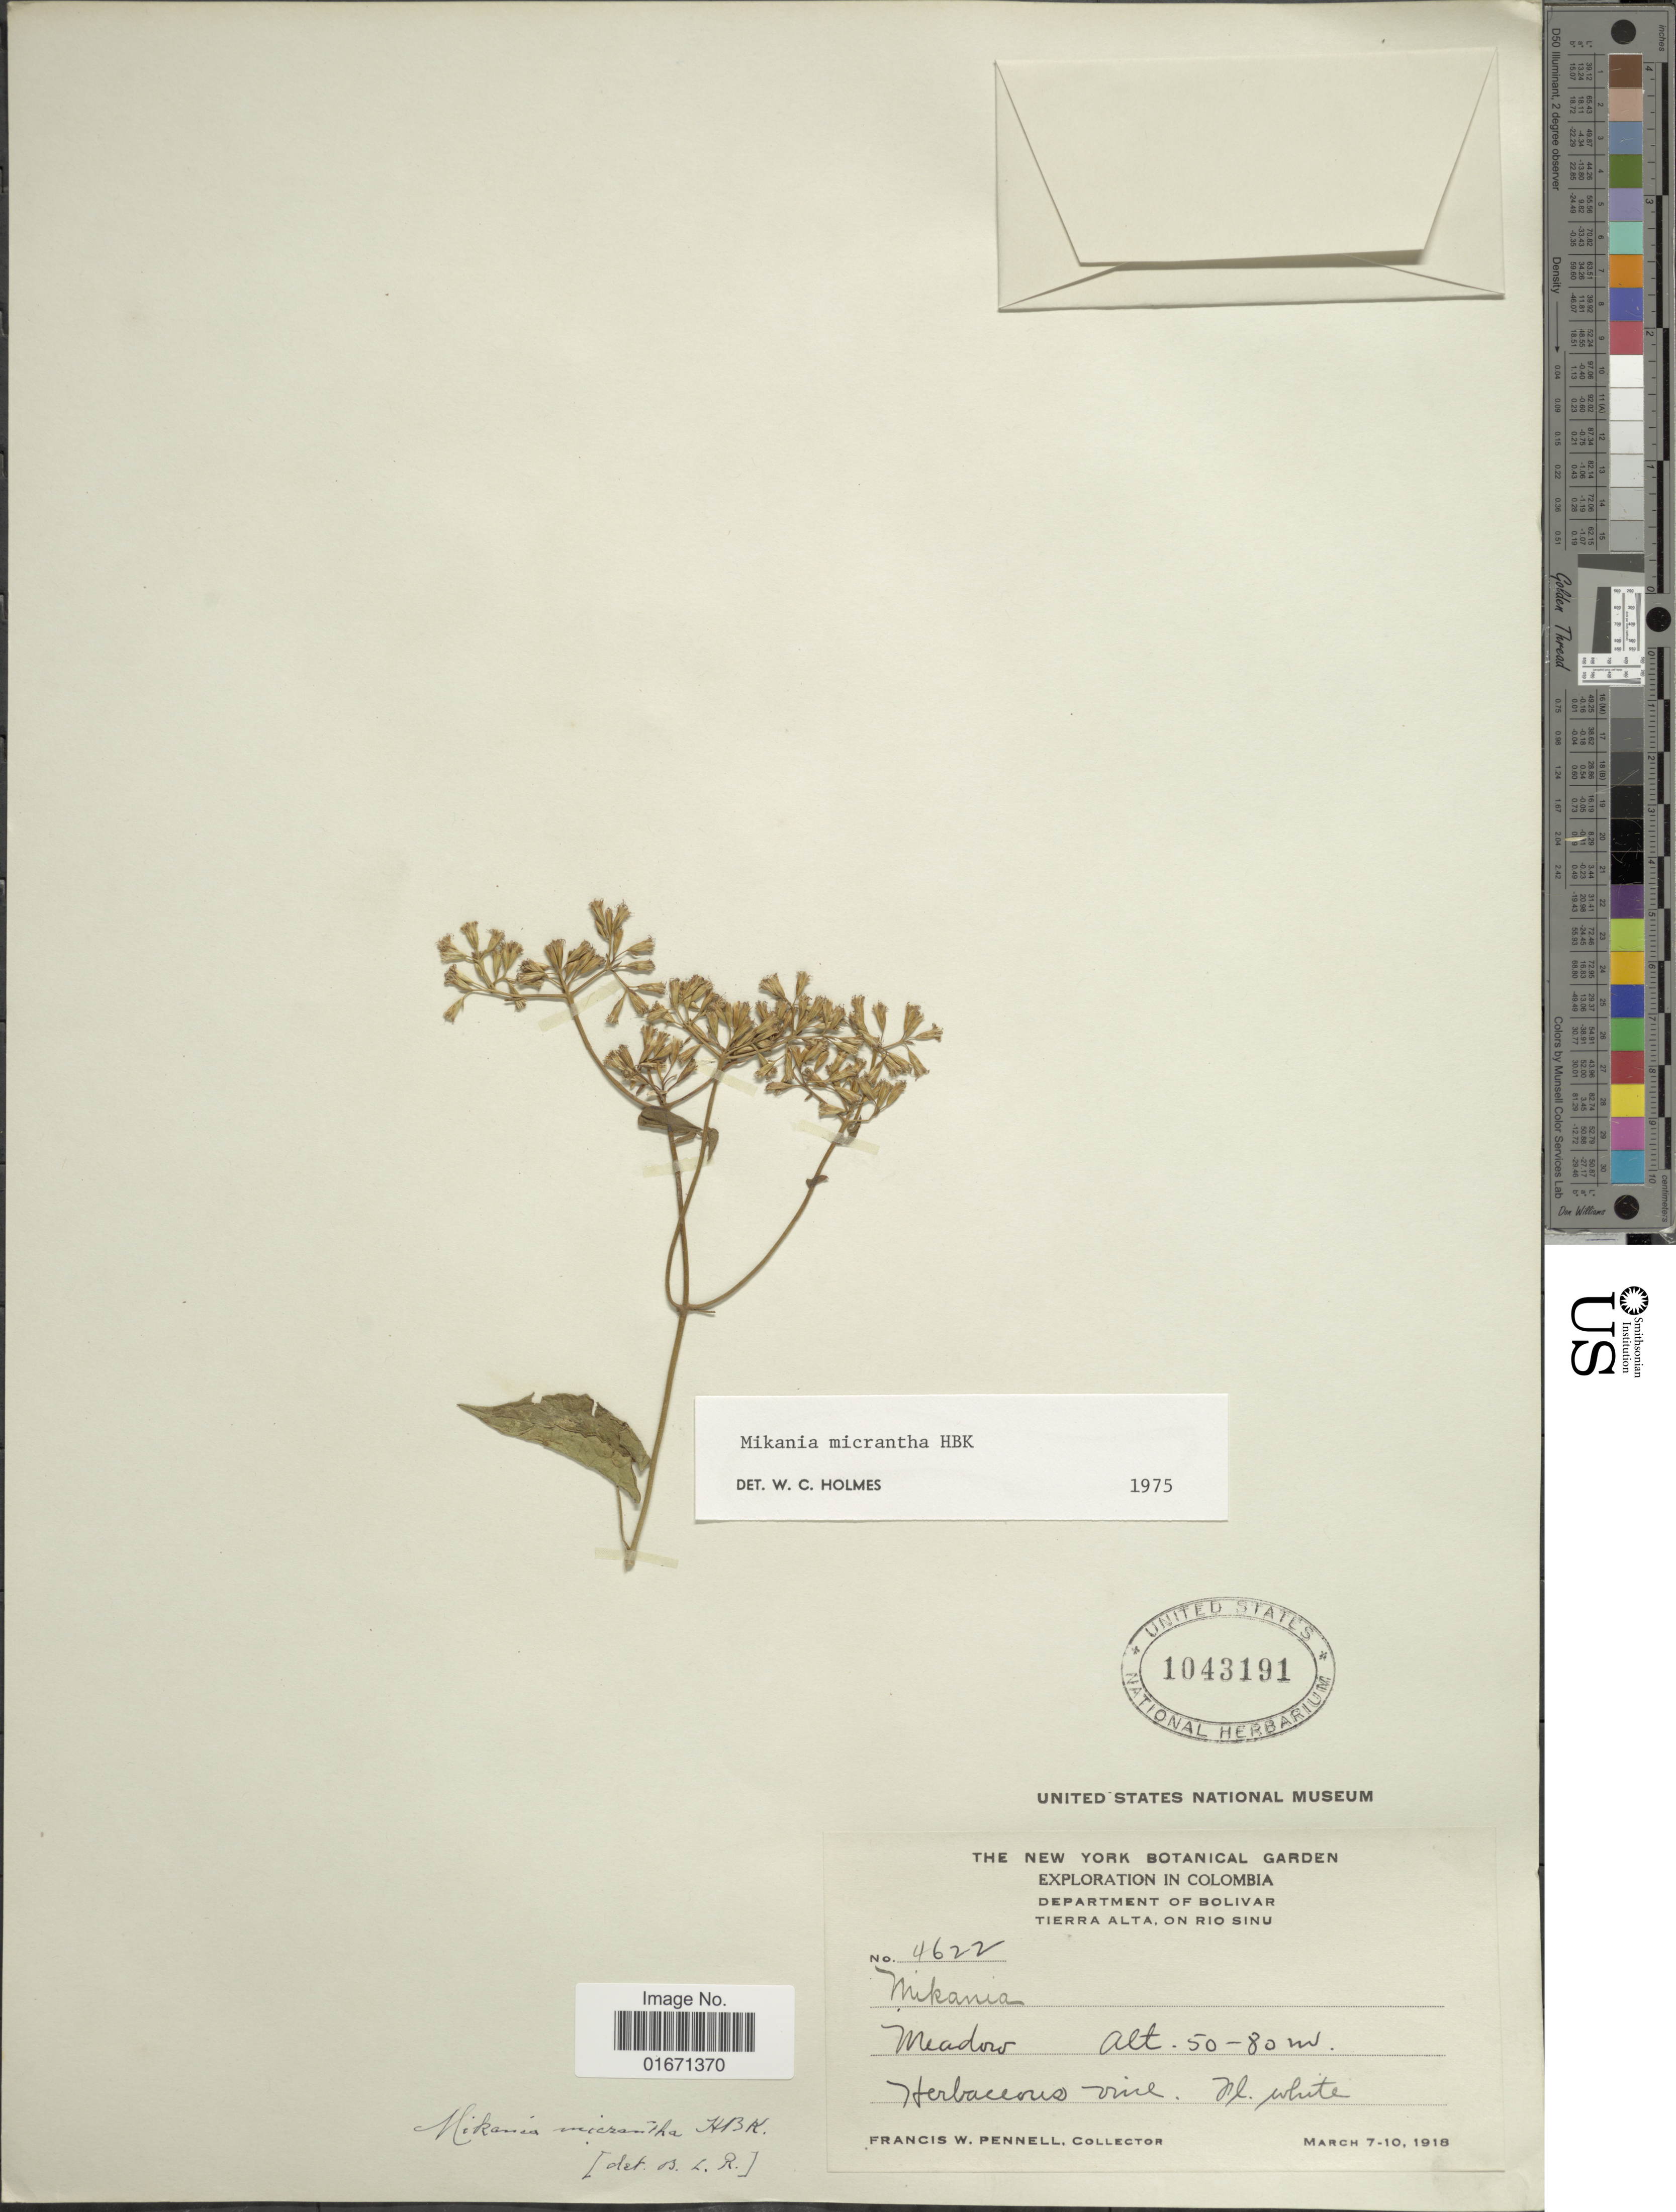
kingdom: Plantae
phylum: Tracheophyta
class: Magnoliopsida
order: Asterales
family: Asteraceae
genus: Mikania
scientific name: Mikania micrantha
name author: Kunth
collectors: F. W. Pennell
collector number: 4622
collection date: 1918-03-07/1918-03-10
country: Colombia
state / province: Bolívar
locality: Tierra Alta, on Rio Sinu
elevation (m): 50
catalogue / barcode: US 1043191